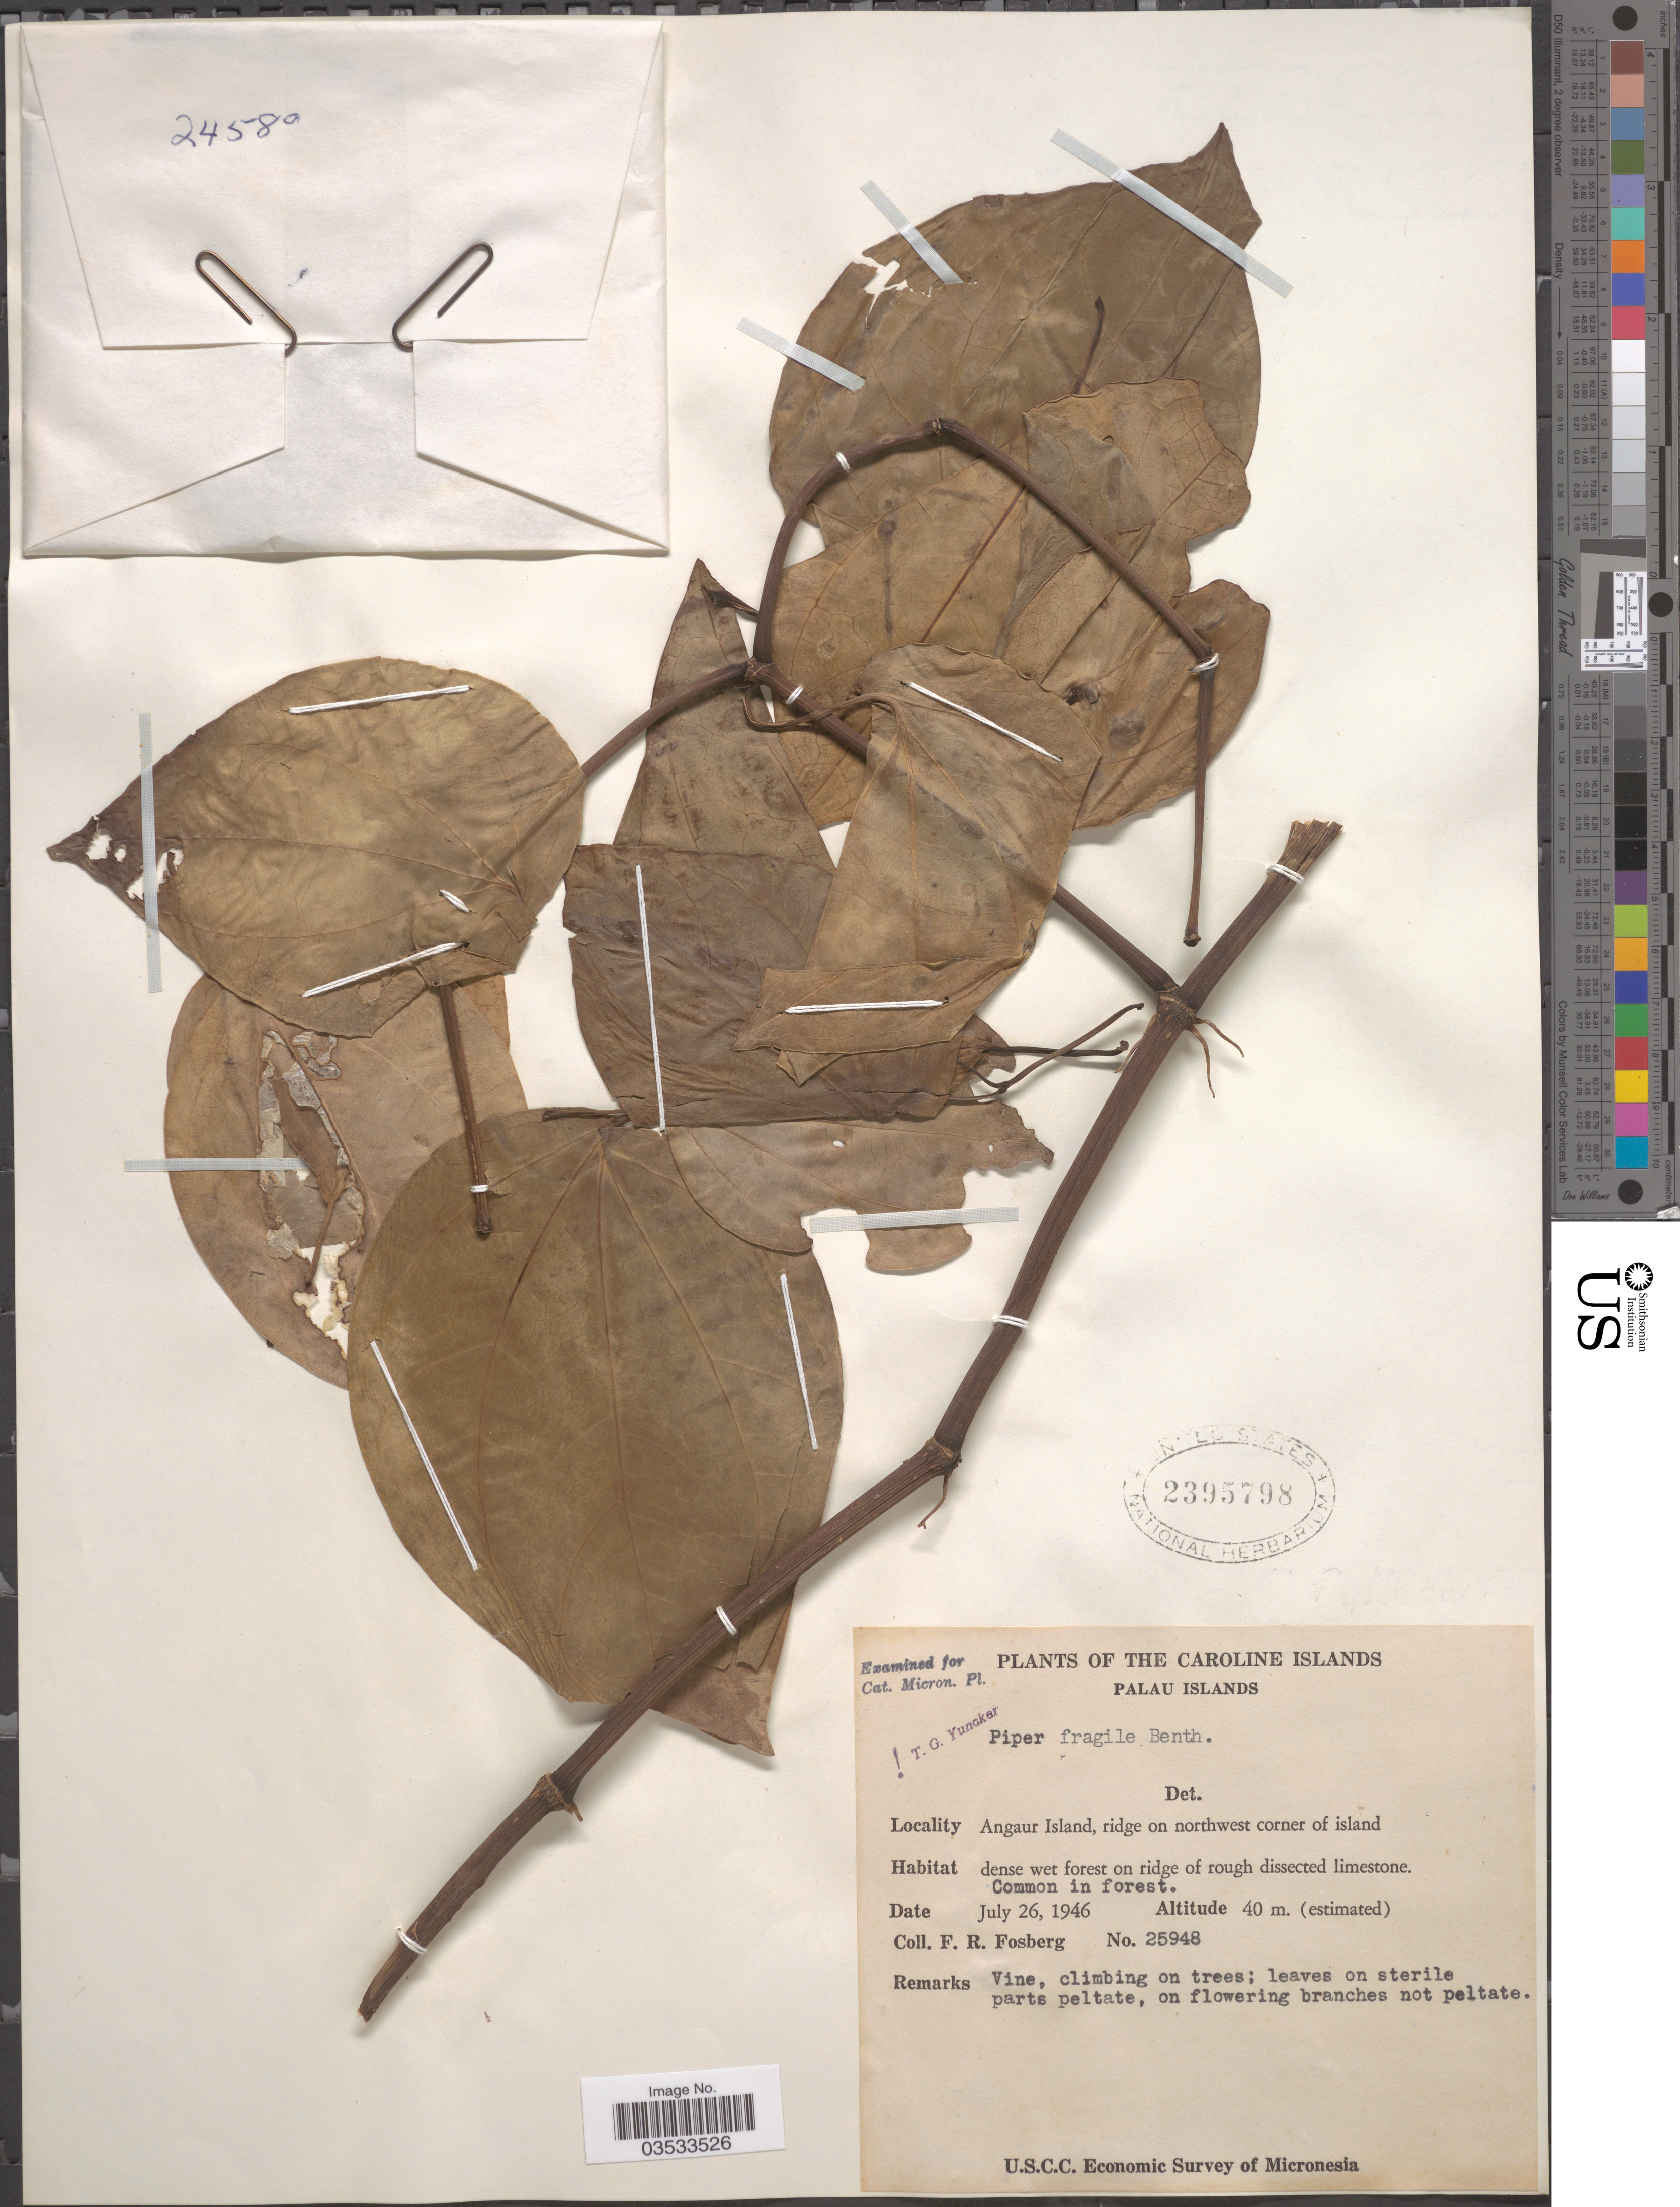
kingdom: Plantae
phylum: Tracheophyta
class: Magnoliopsida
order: Piperales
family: Piperaceae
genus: Piper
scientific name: Piper fragile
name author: Benth.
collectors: F. R. Fosberg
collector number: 25948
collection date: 1946-07-26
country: Palau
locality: The Caroline Islands. Palau Islands. Angaur Island, ridge on northwest corner of island.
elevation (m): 40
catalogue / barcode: US 2395798